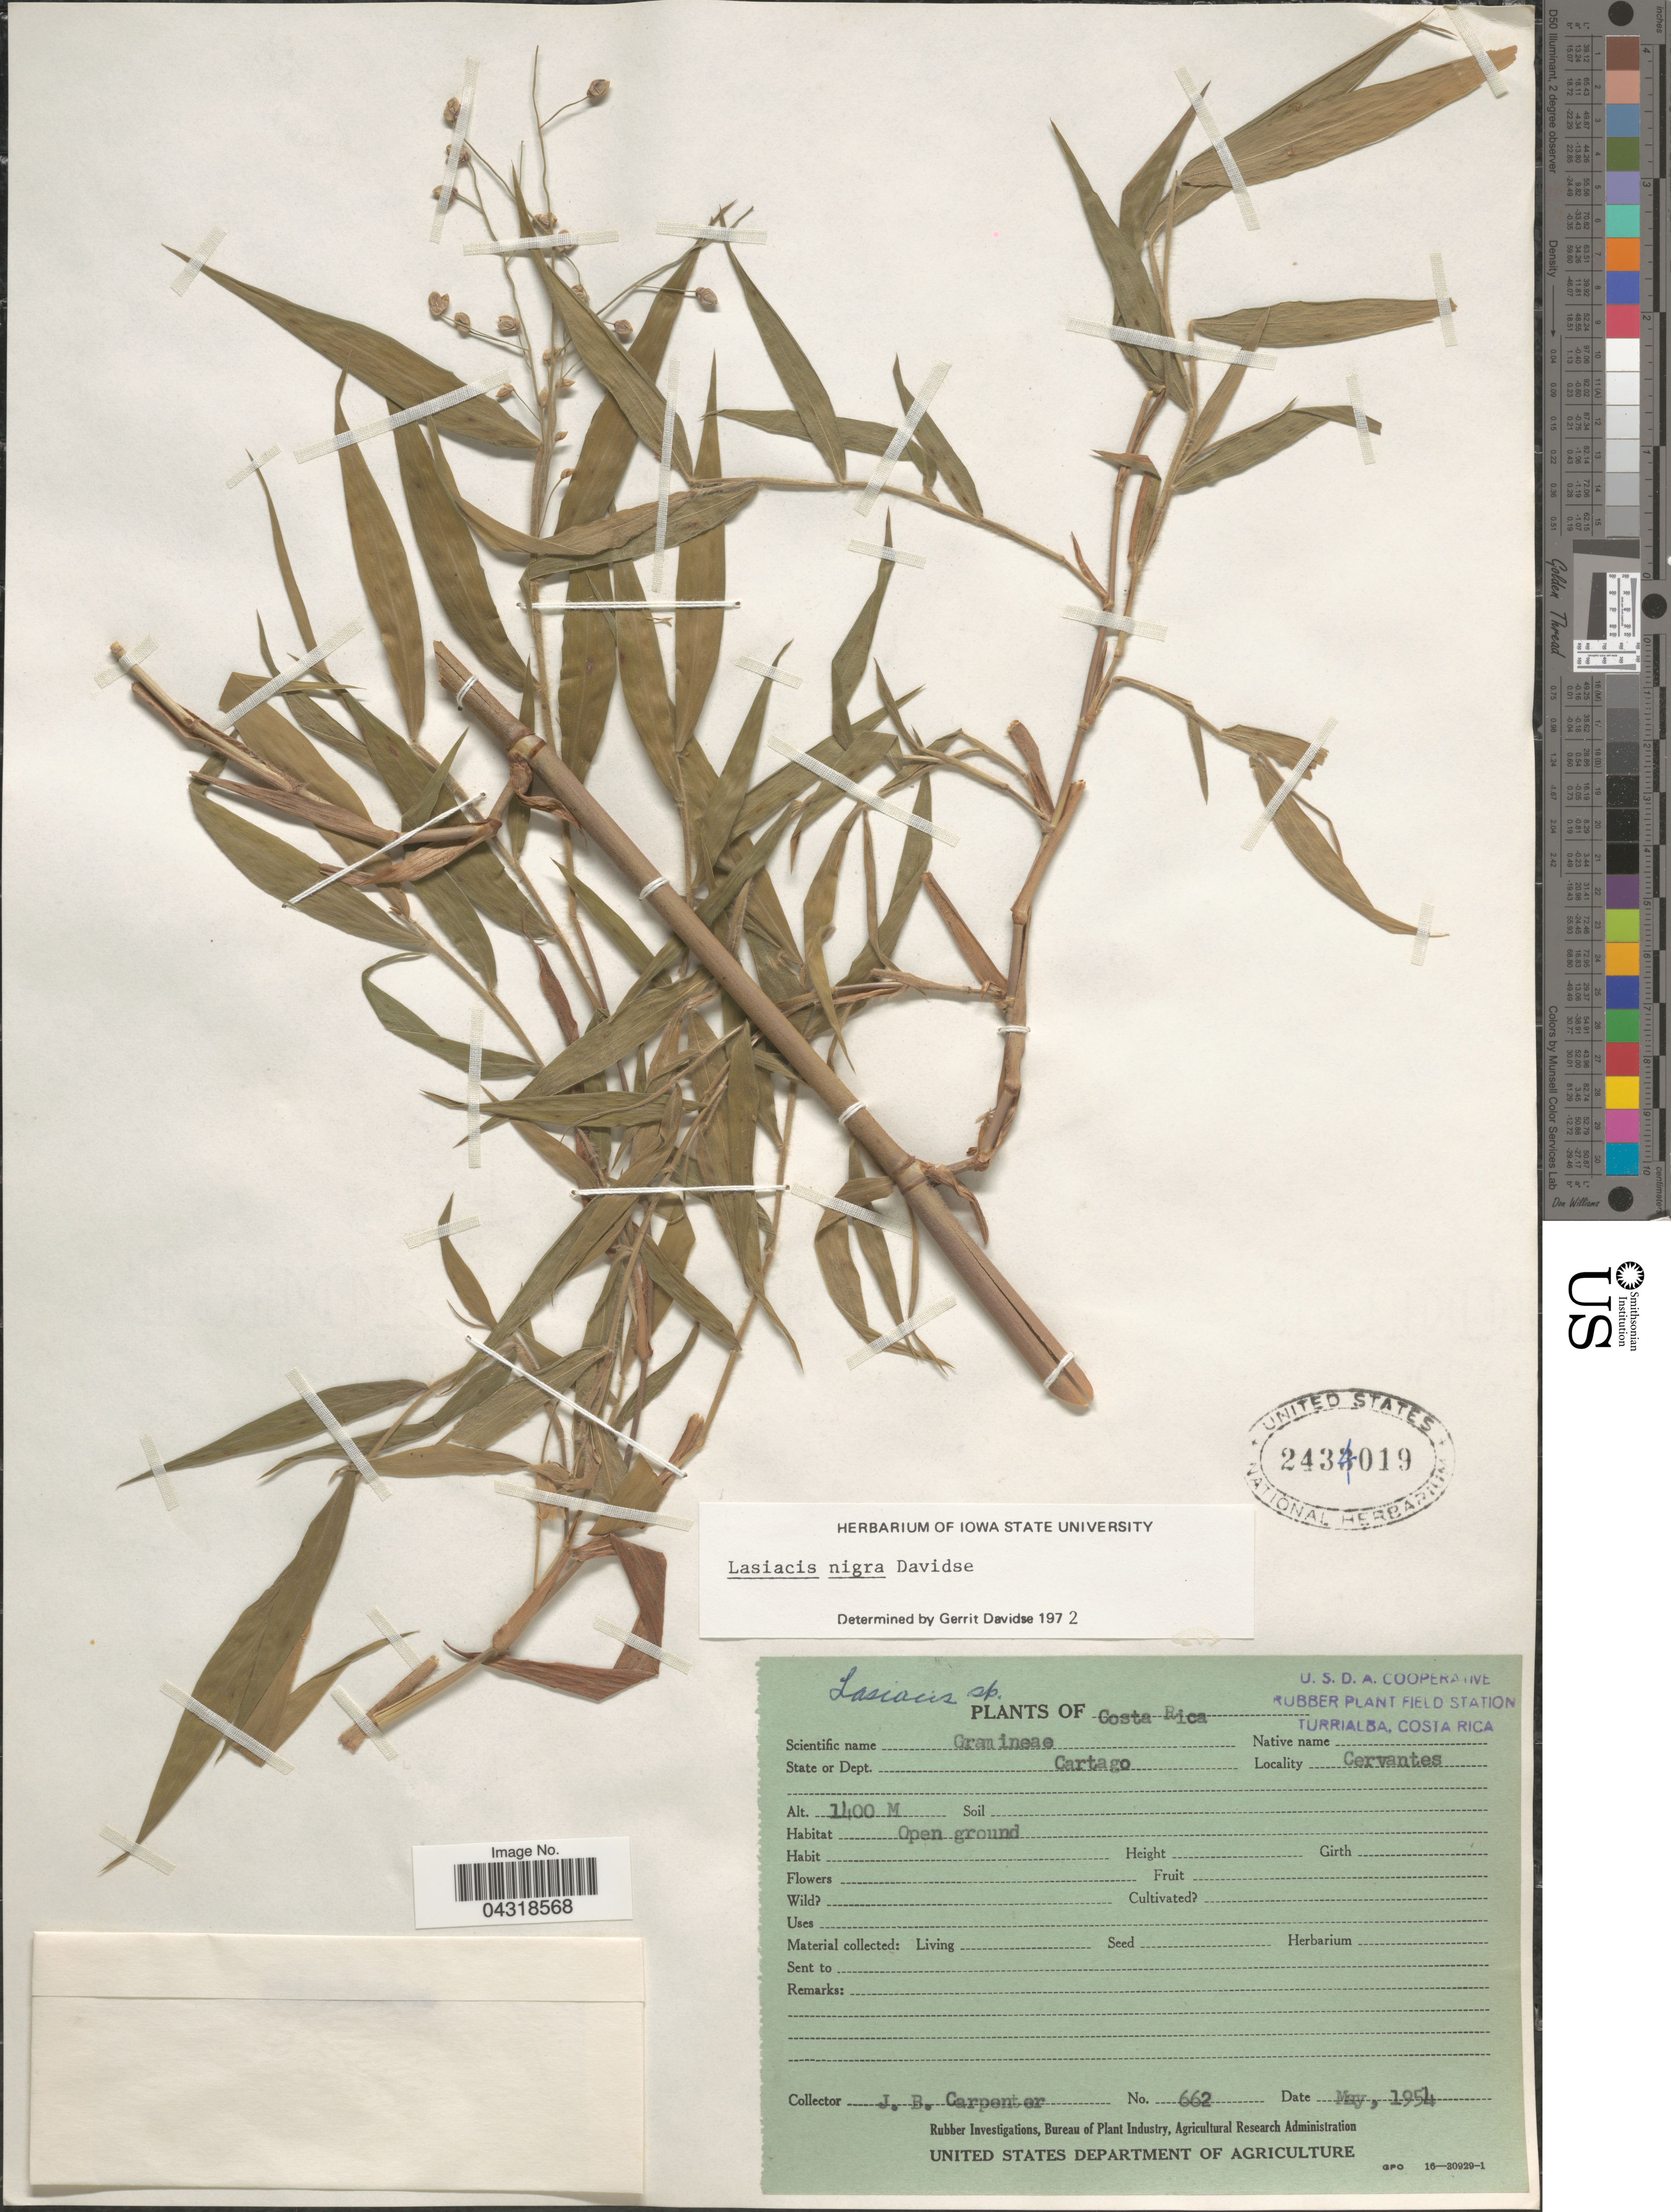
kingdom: Plantae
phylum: Tracheophyta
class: Liliopsida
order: Poales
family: Poaceae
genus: Lasiacis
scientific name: Lasiacis nigra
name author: Davidse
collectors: J. Carpenter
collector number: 662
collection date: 1954-05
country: Costa Rica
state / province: Cartago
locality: State or Dept. Cartago. Cervantes.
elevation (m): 1400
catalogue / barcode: US 2434019